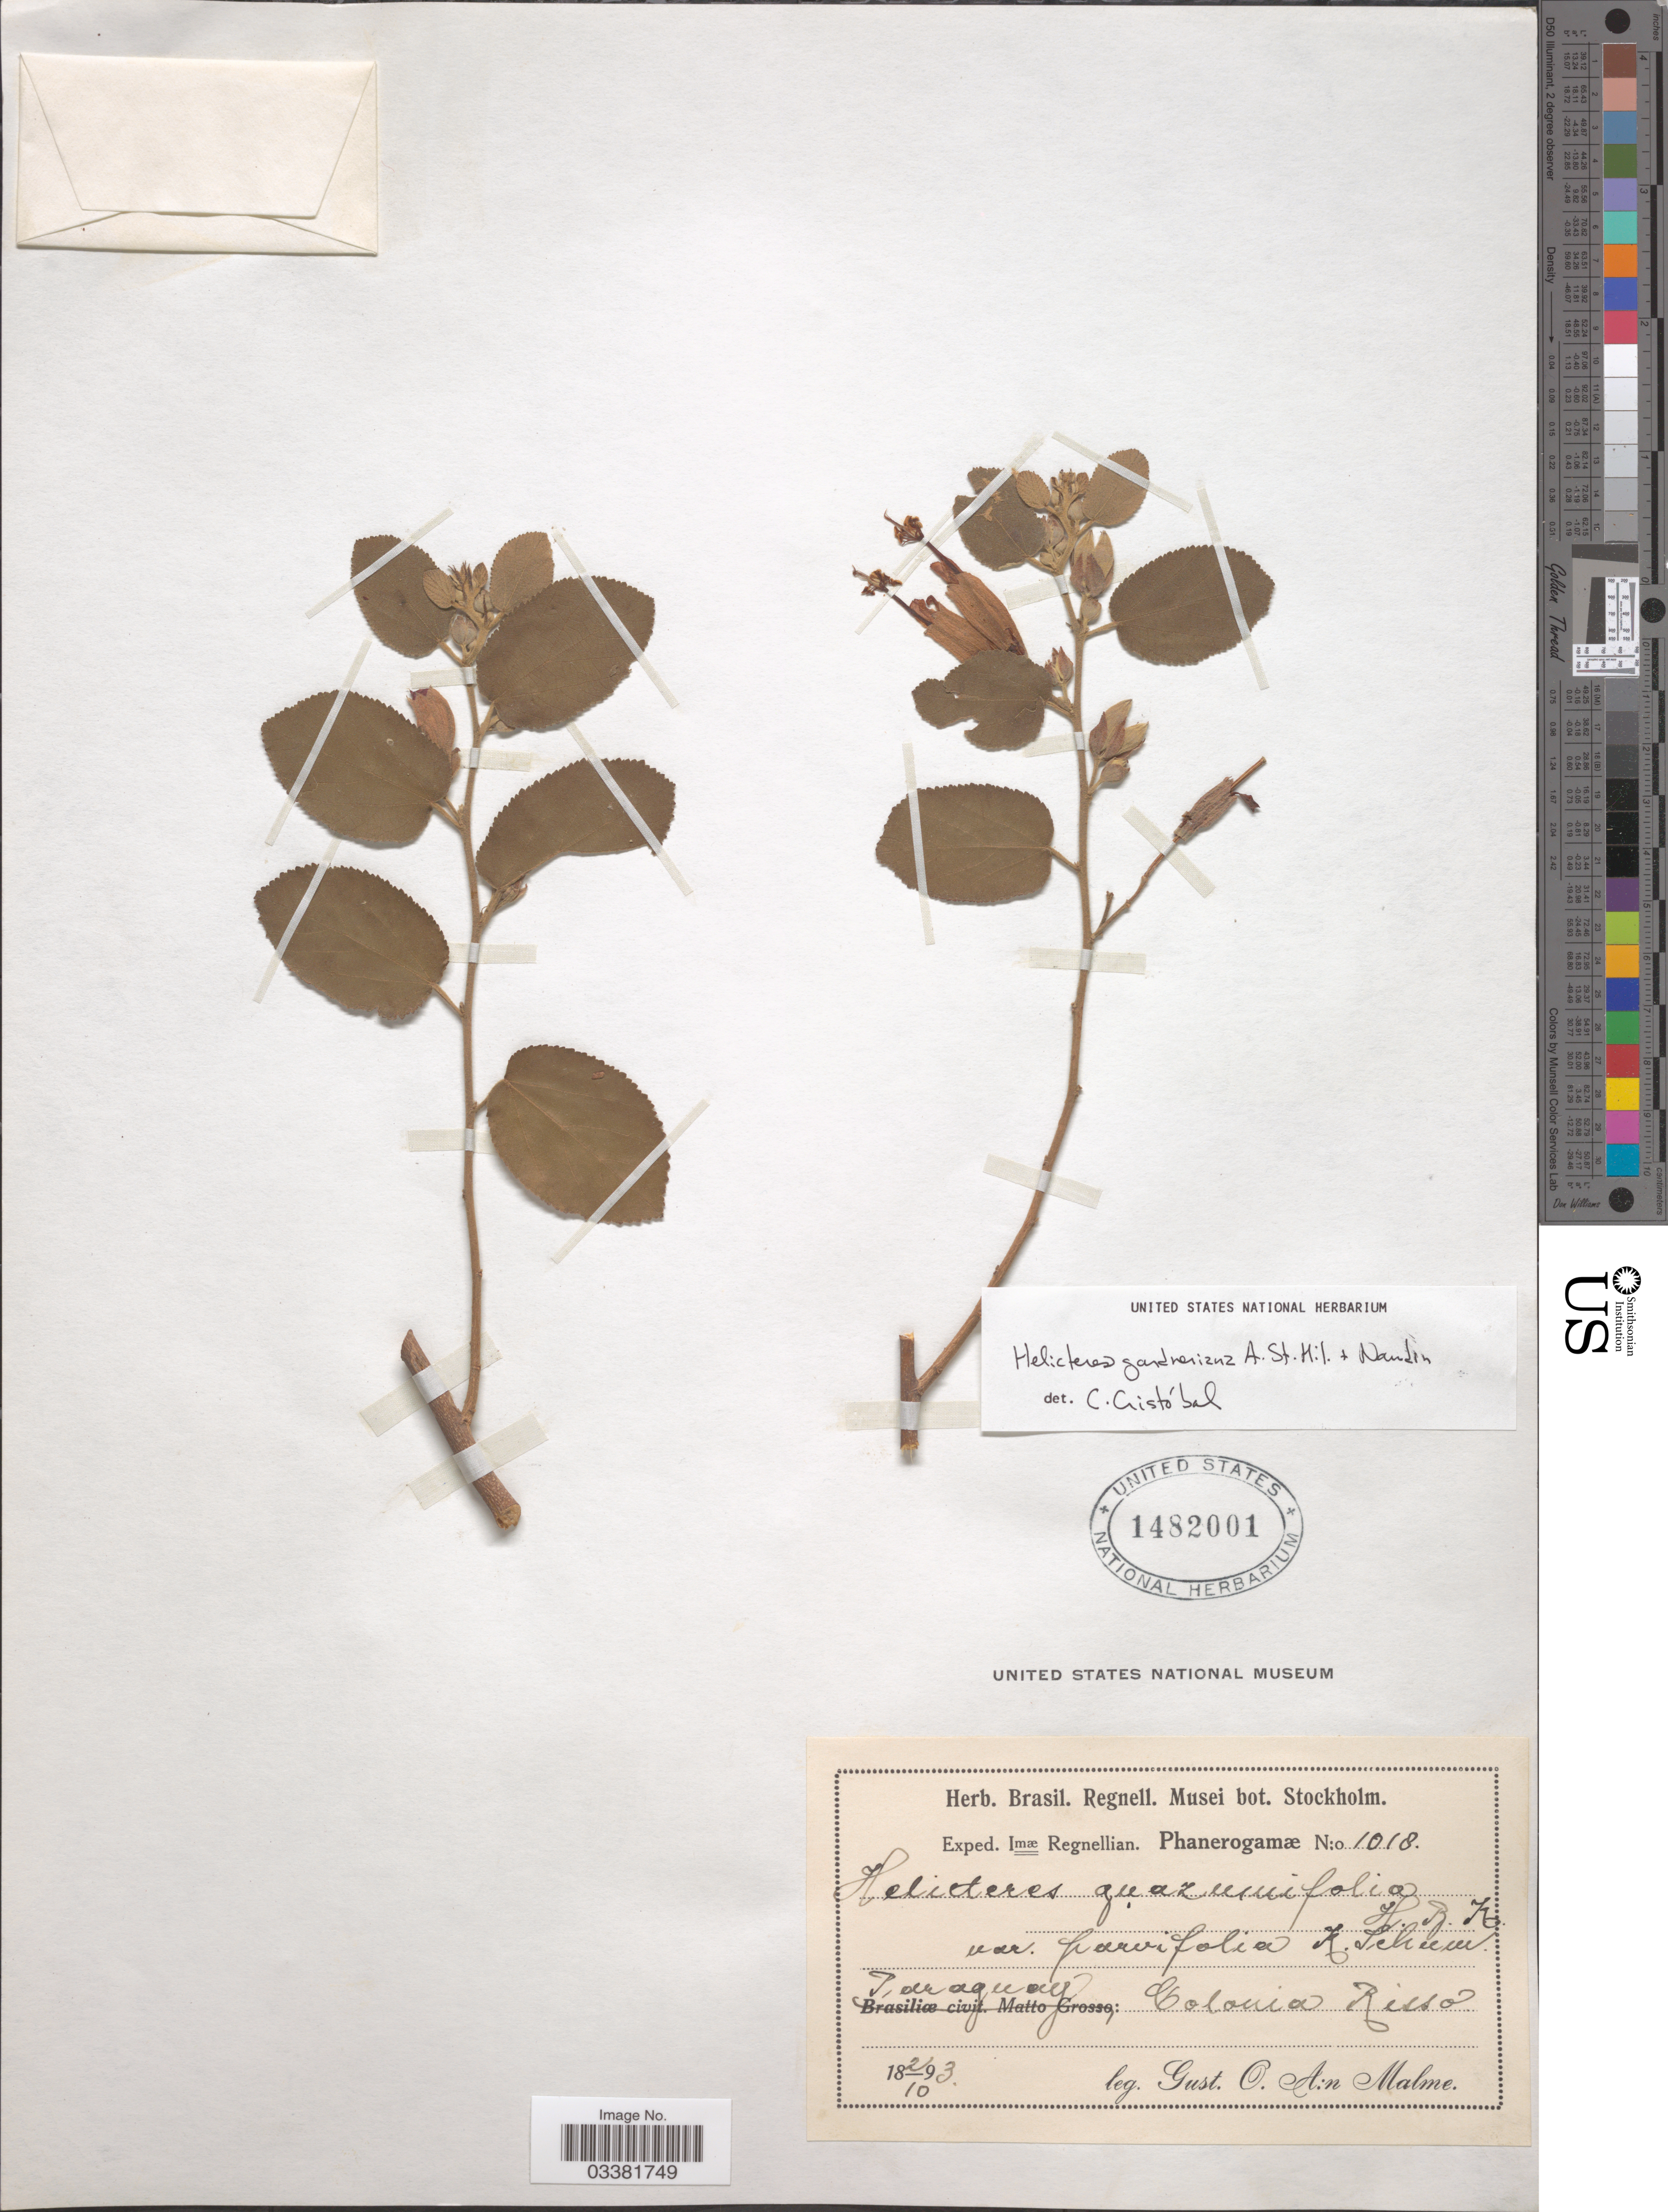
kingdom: Plantae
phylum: Tracheophyta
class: Magnoliopsida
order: Malvales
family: Malvaceae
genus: Helicteres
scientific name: Helicteres gardneriana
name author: A. St.-Hil. & Naudin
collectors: G. O. A. Malme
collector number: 1018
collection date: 1893-10-02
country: Paraguay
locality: Colonia Risso.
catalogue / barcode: US 1482001